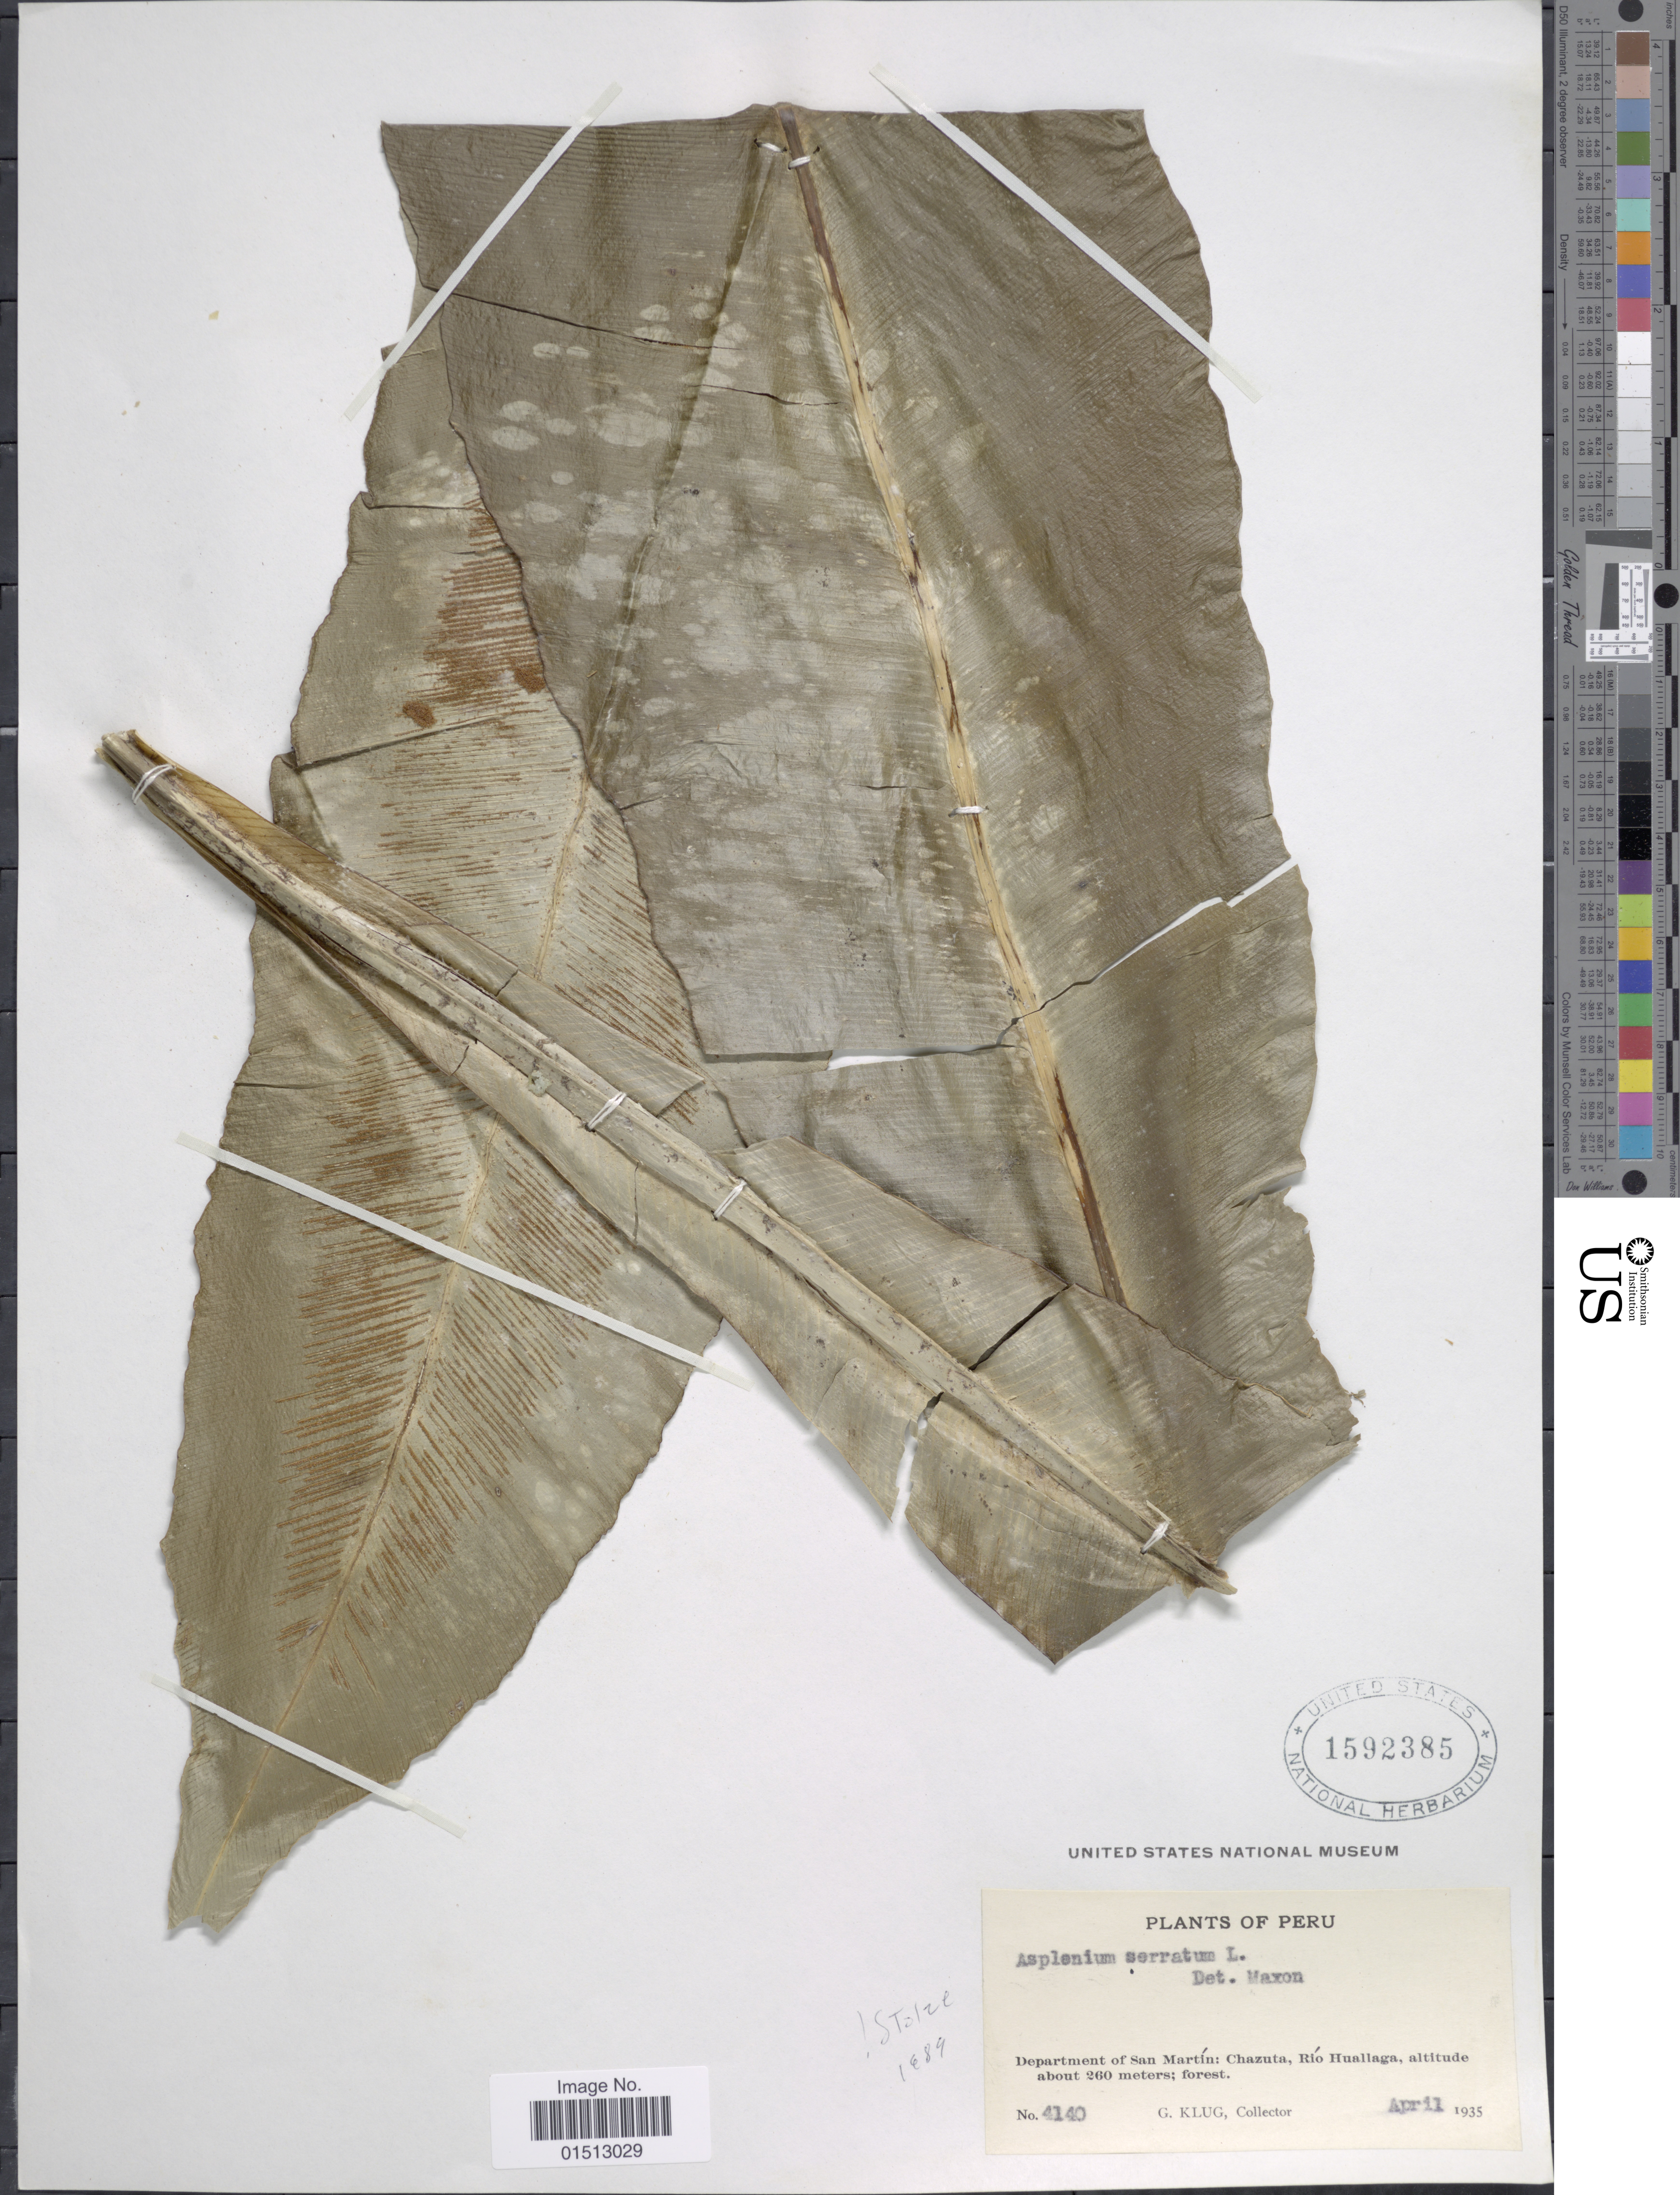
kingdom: Plantae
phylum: Tracheophyta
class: Polypodiopsida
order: Polypodiales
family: Aspleniaceae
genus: Asplenium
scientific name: Asplenium serratum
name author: L.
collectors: G. Klug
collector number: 4140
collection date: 1935-04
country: Peru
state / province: San Martín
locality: Peru, Department of San Martin: Chazuta, Rio Huallaga.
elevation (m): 260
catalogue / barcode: US 1592385